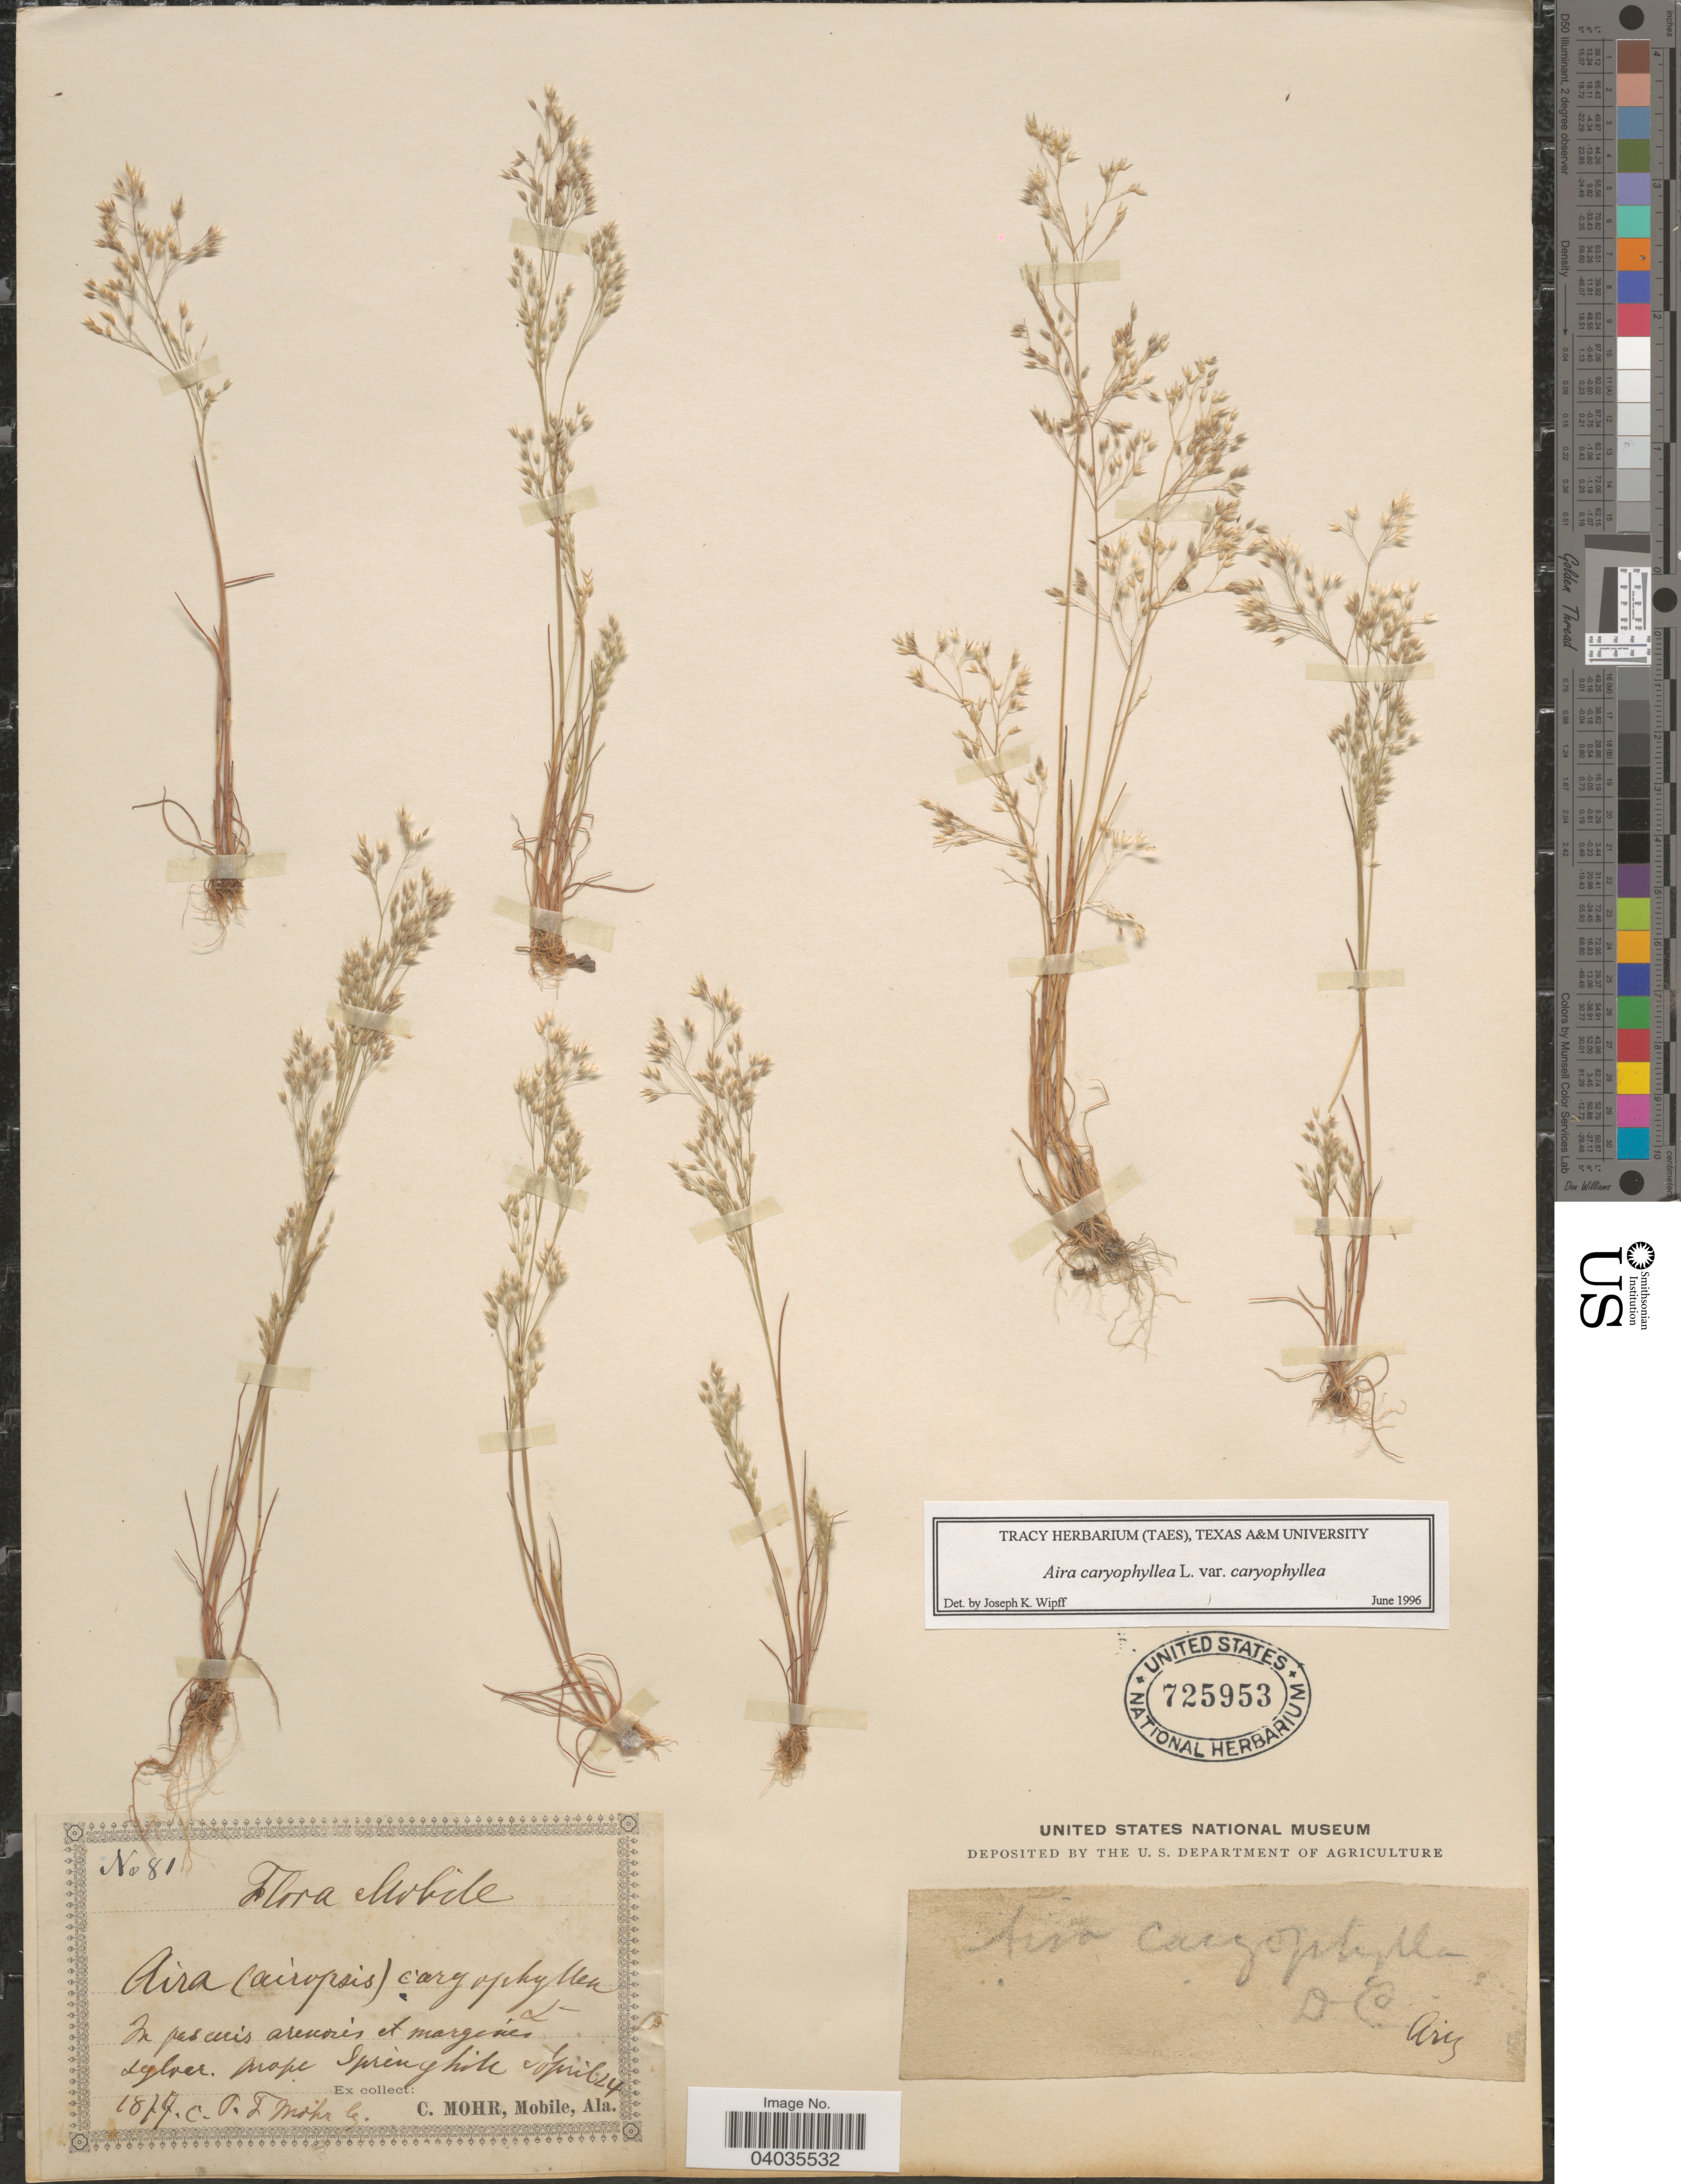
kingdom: Plantae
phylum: Tracheophyta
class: Liliopsida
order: Poales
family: Poaceae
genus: Aira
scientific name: Aira caryophyllea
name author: L.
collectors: C. T. Mohr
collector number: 81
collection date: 1819-04-24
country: United States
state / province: Alabama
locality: Mobile. In pascuis arenosis et margines sylver. prope Springhill.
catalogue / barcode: US 725953